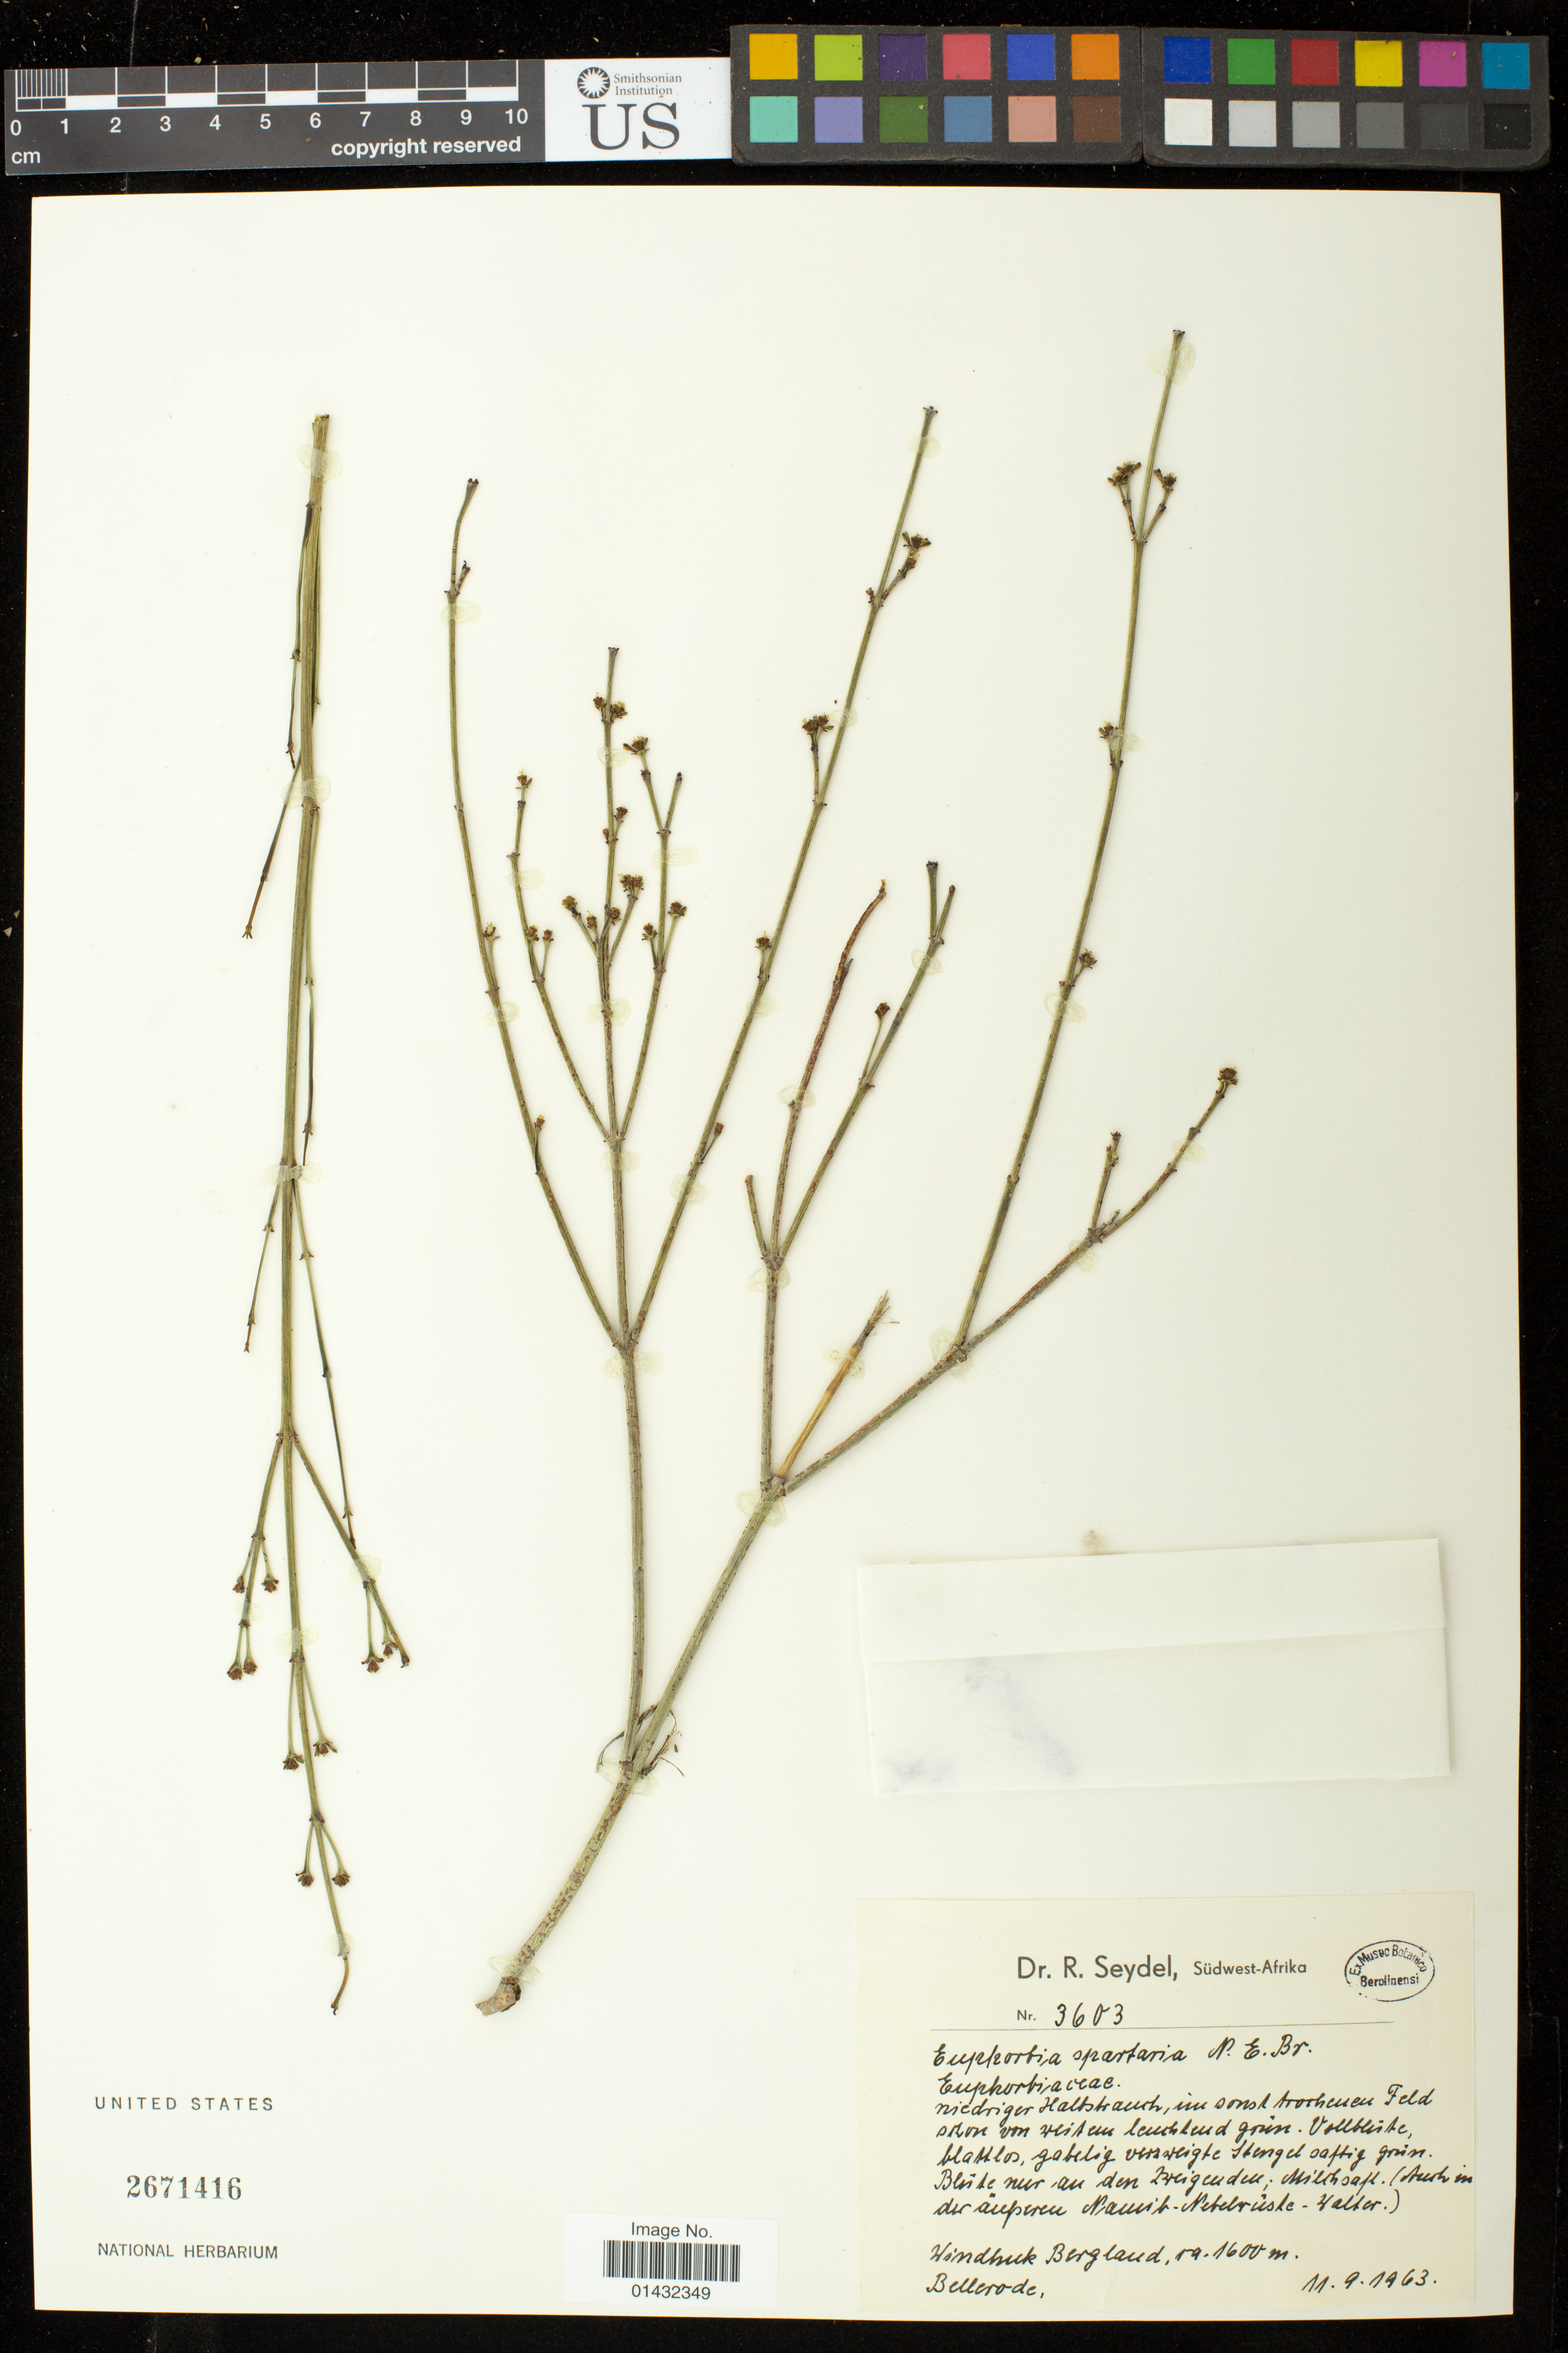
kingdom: Plantae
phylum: Tracheophyta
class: Magnoliopsida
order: Malpighiales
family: Euphorbiaceae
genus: Euphorbia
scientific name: Euphorbia racemosa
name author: Tausch & Rchb.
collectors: R. Seydel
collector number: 3603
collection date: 1963-09-11 or 1963-11-09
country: Namibia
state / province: Khomas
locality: Windhuk, Bergland, Bellerode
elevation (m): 1600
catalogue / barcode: US 2671416